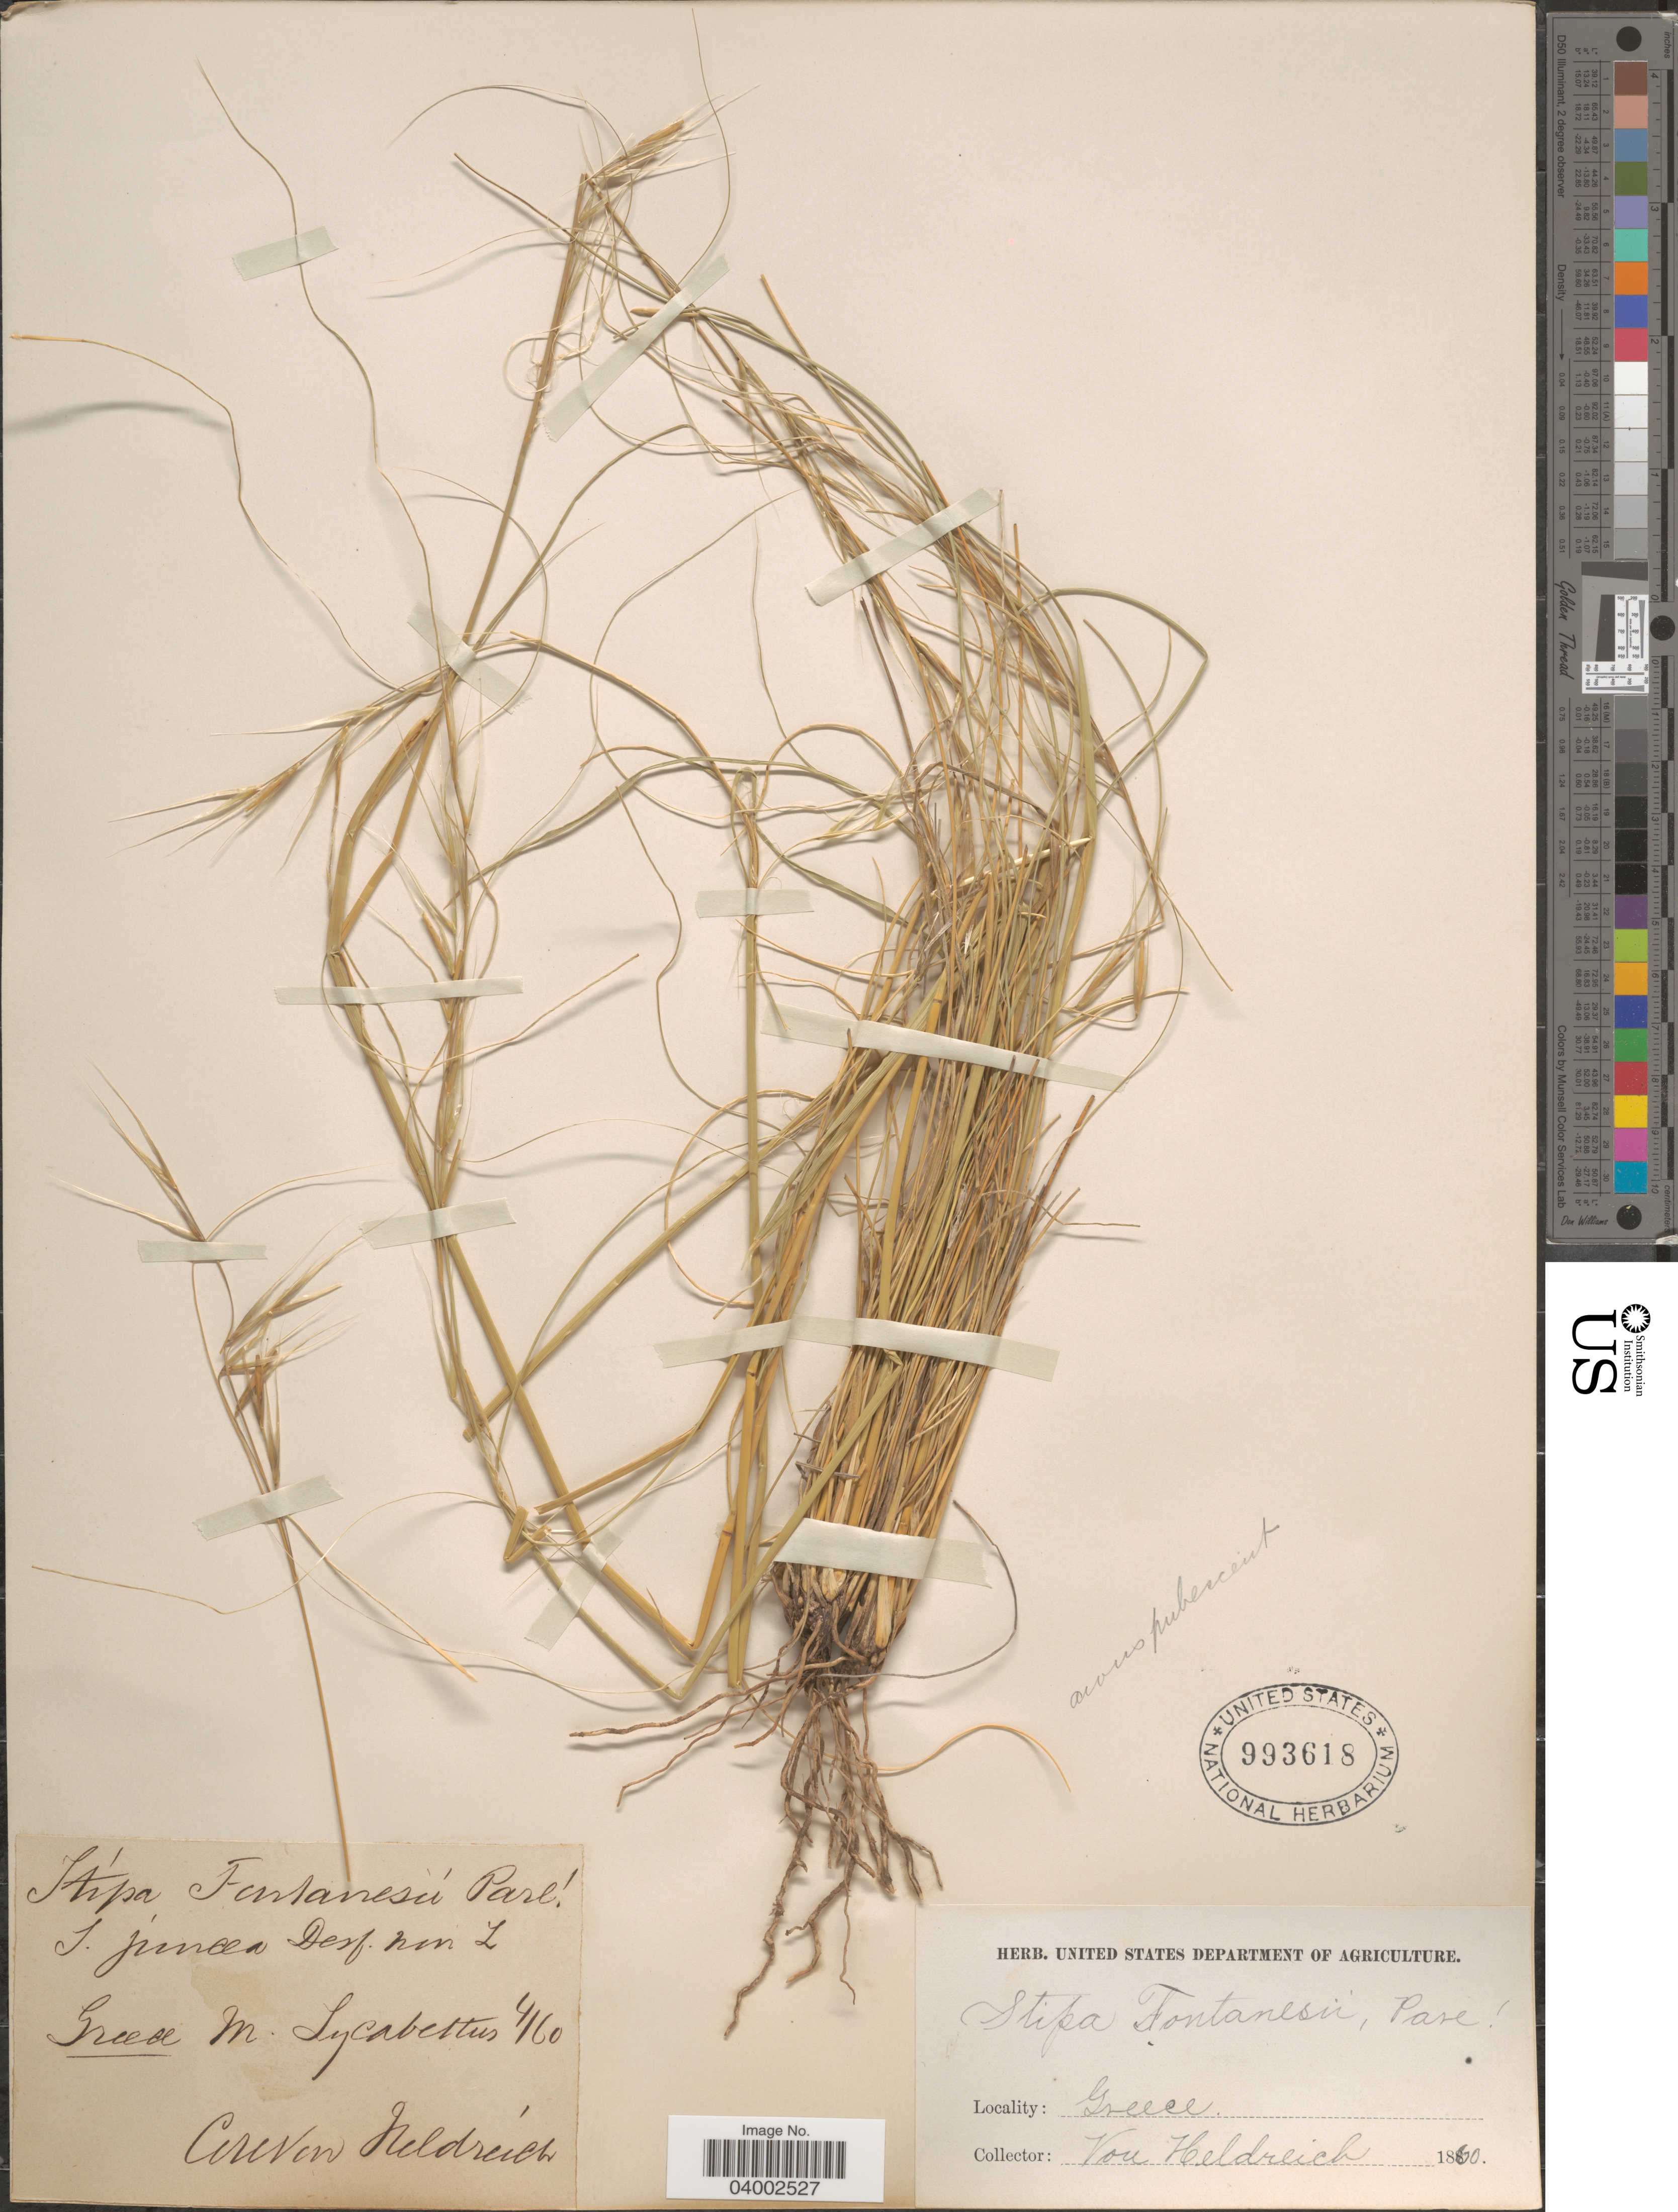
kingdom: Plantae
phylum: Tracheophyta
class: Liliopsida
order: Poales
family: Poaceae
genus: Stipa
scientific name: Stipa fontanesii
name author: Parl.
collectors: Von Heldreich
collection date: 1860-04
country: Greece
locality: Greece M. Lycabettus.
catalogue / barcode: US 993618